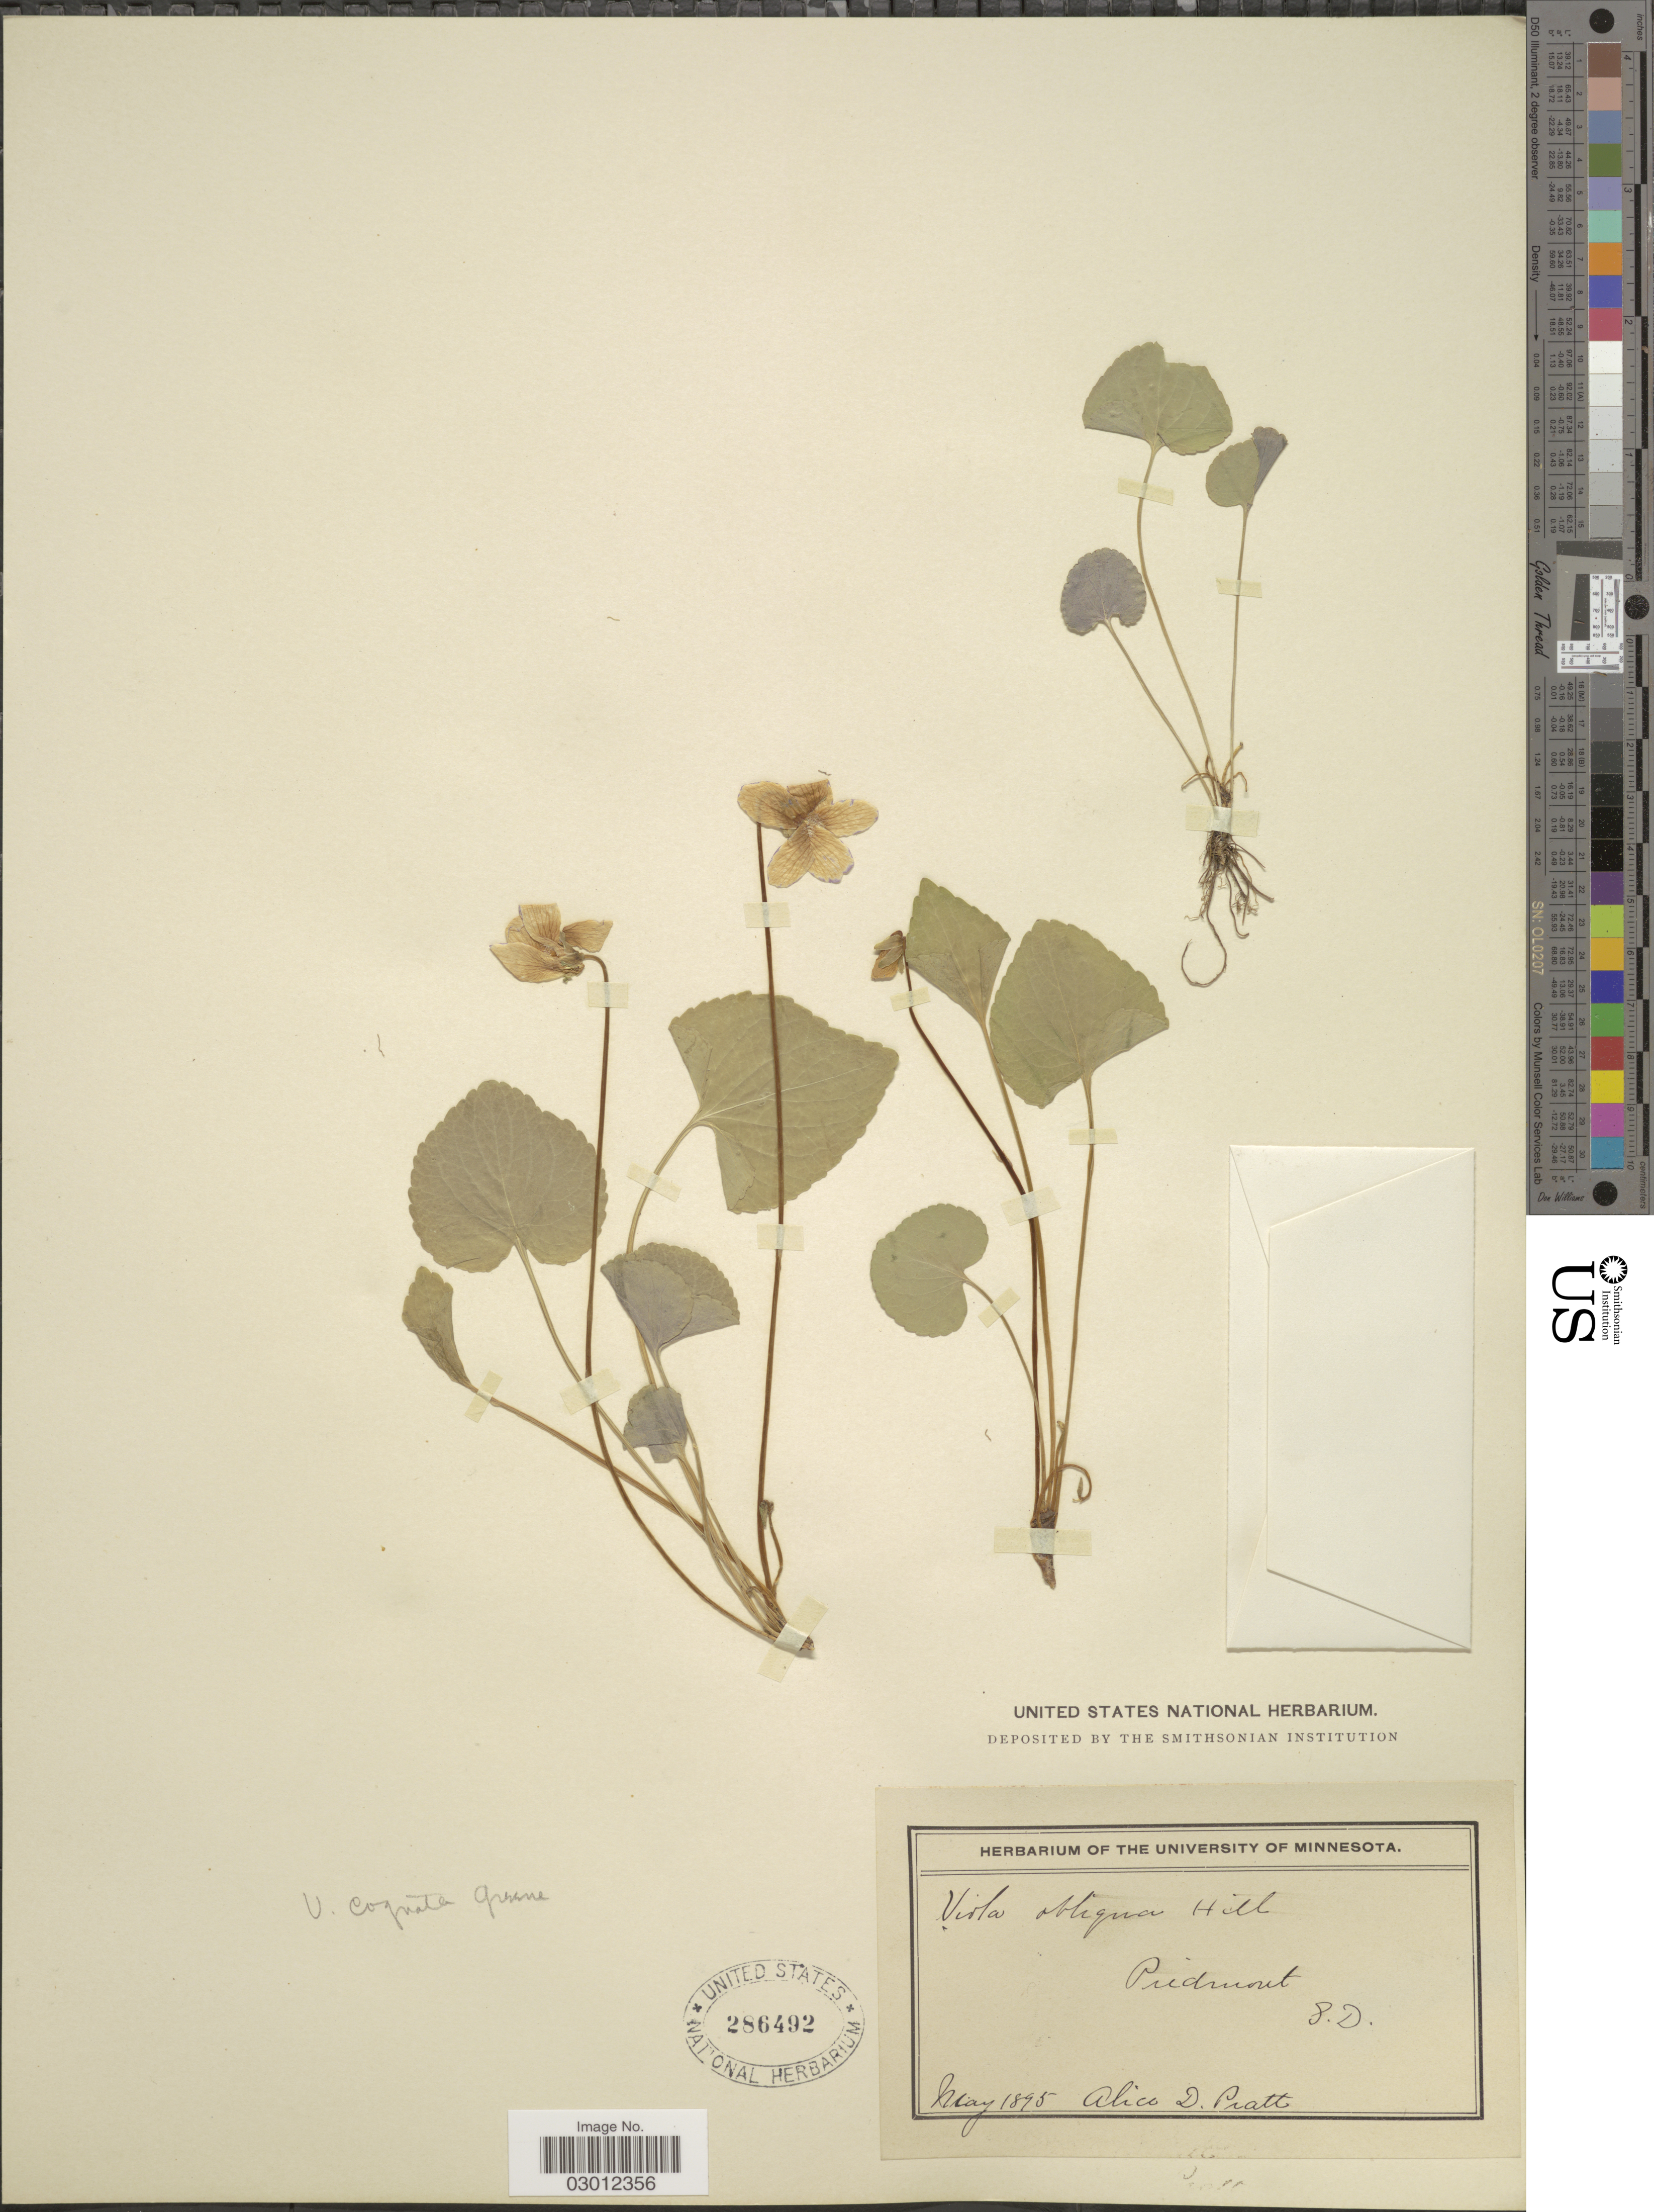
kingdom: Plantae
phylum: Tracheophyta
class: Magnoliopsida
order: Malpighiales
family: Violaceae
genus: Viola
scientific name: Viola nephrophylla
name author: Greene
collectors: A. Pratt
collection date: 1895-05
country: United States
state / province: South Dakota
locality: Piedmont.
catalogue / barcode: US 286492